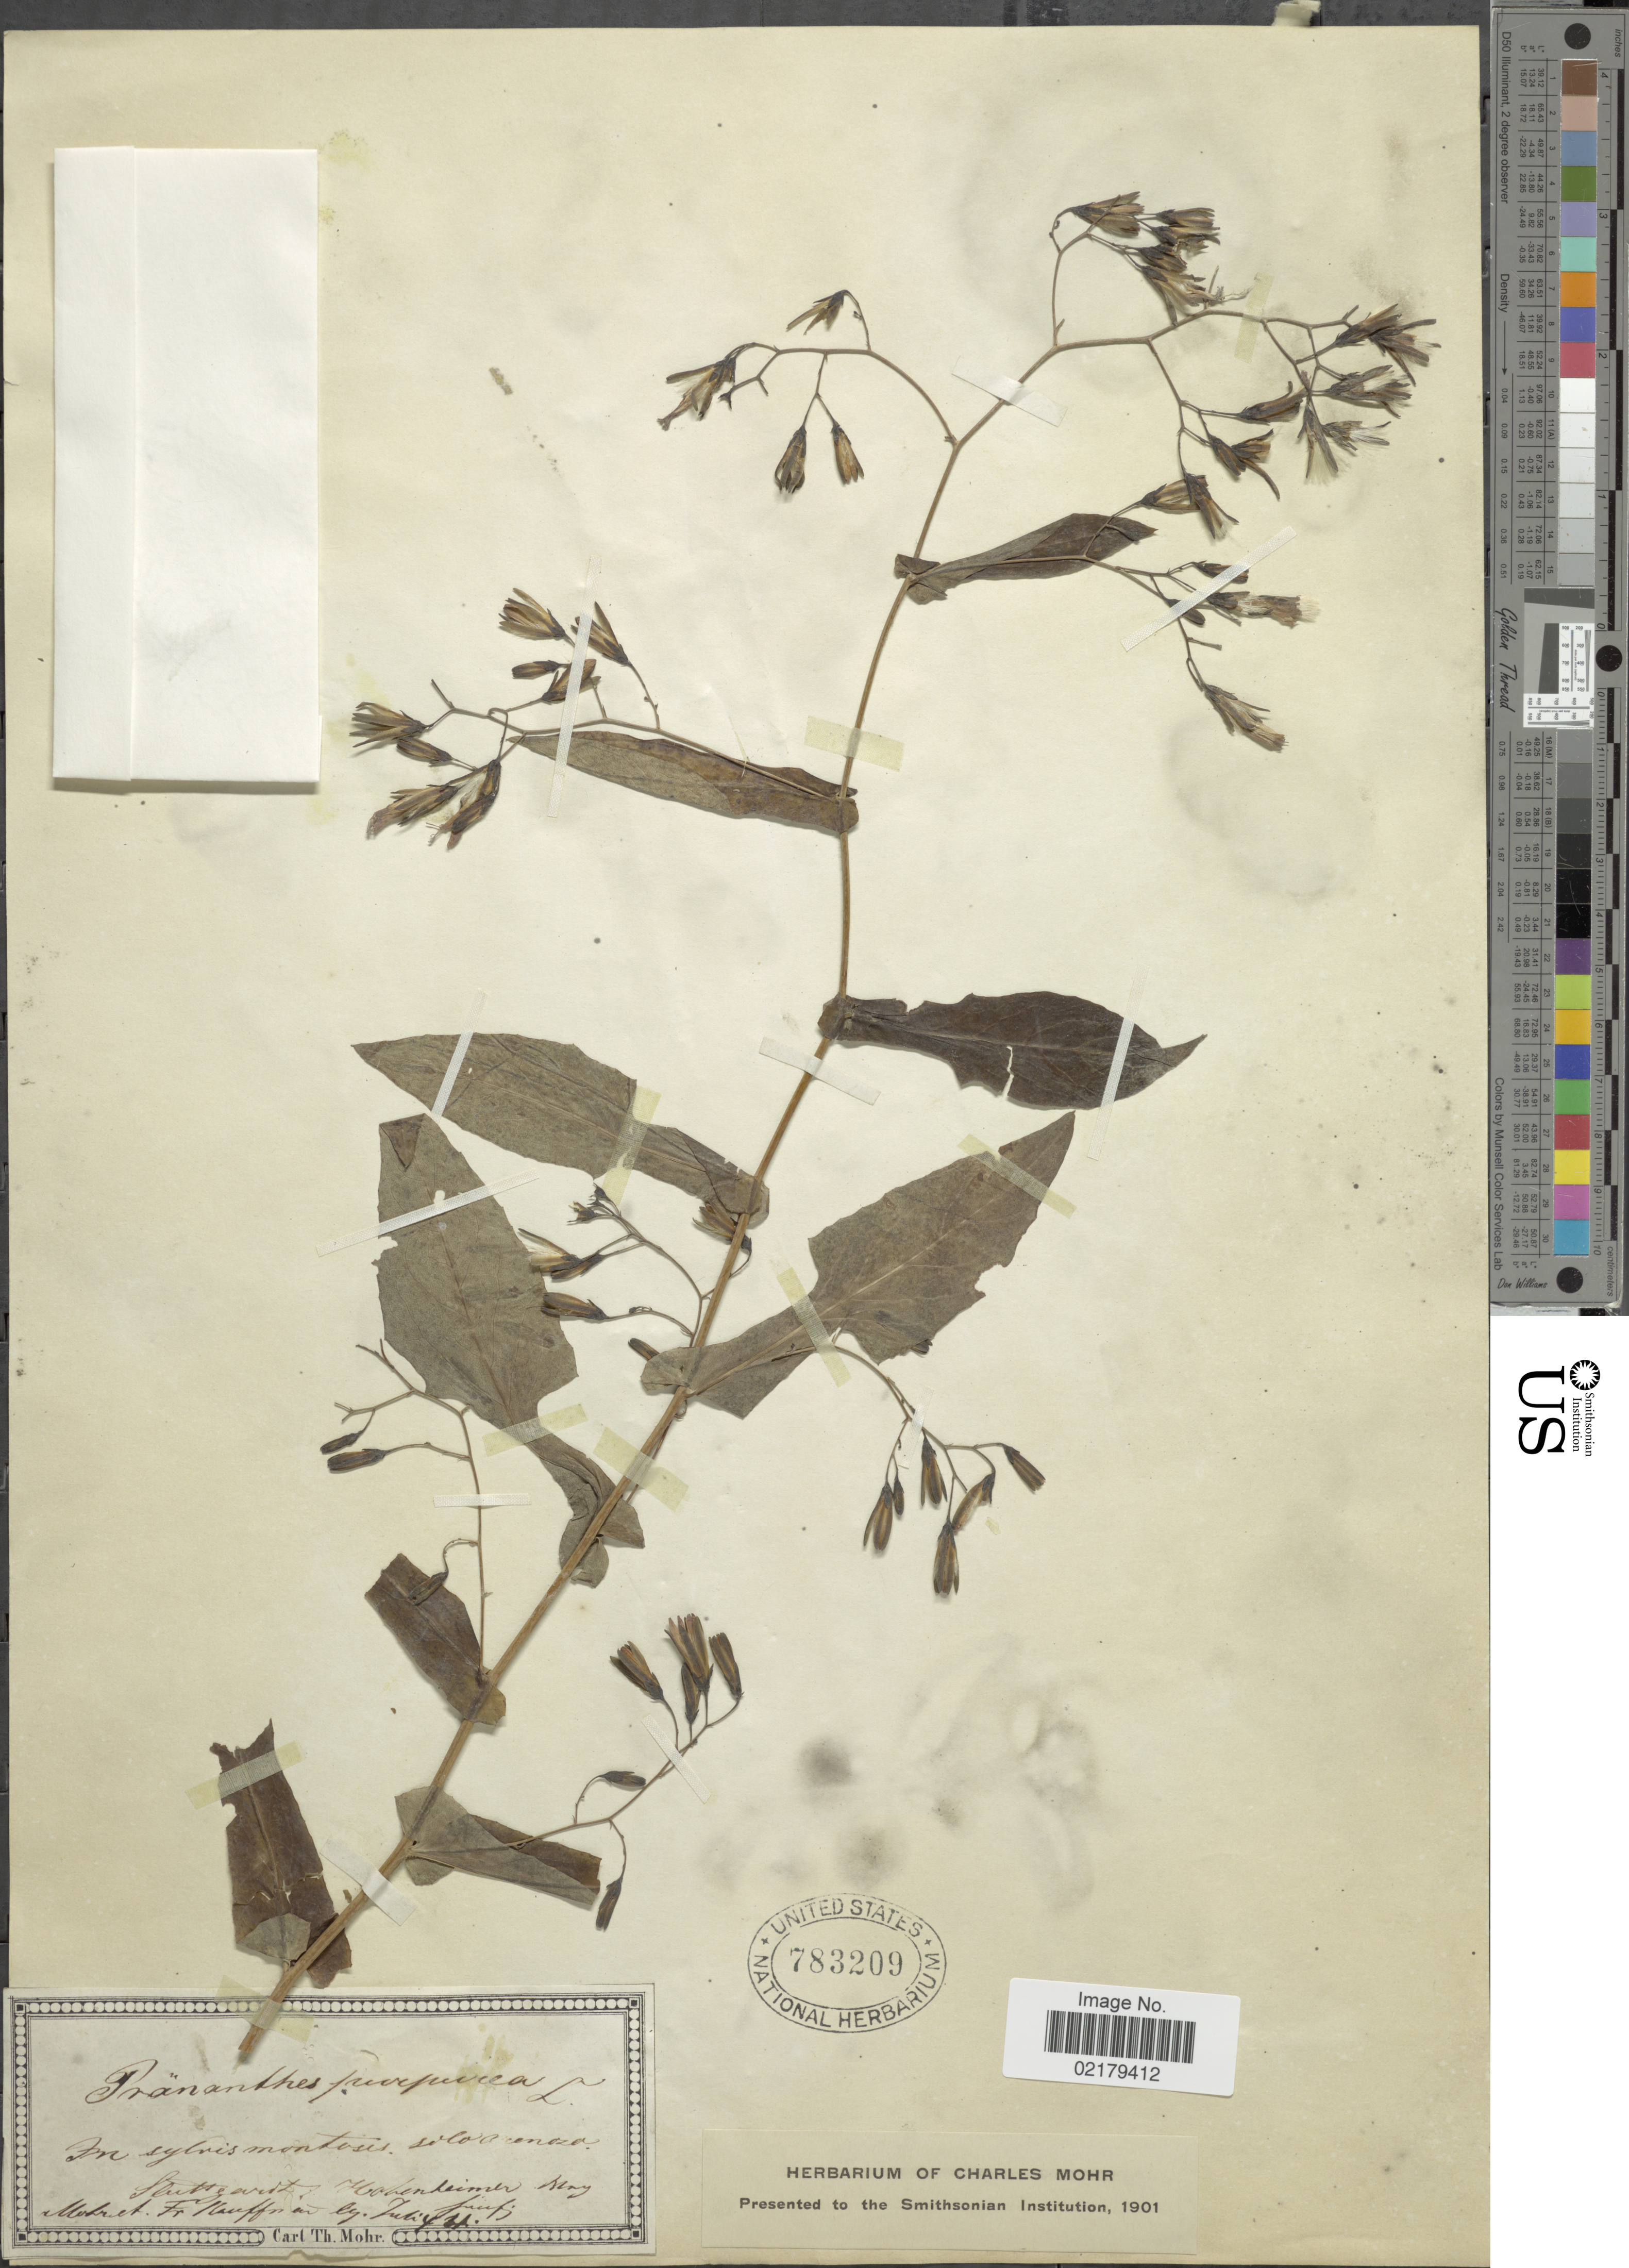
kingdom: Plantae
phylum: Tracheophyta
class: Magnoliopsida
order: Asterales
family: Asteraceae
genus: Prenanthes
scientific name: Prenanthes purpurea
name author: L.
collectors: C. T. Mohr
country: Germany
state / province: Baden-Württemberg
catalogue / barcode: US 783209